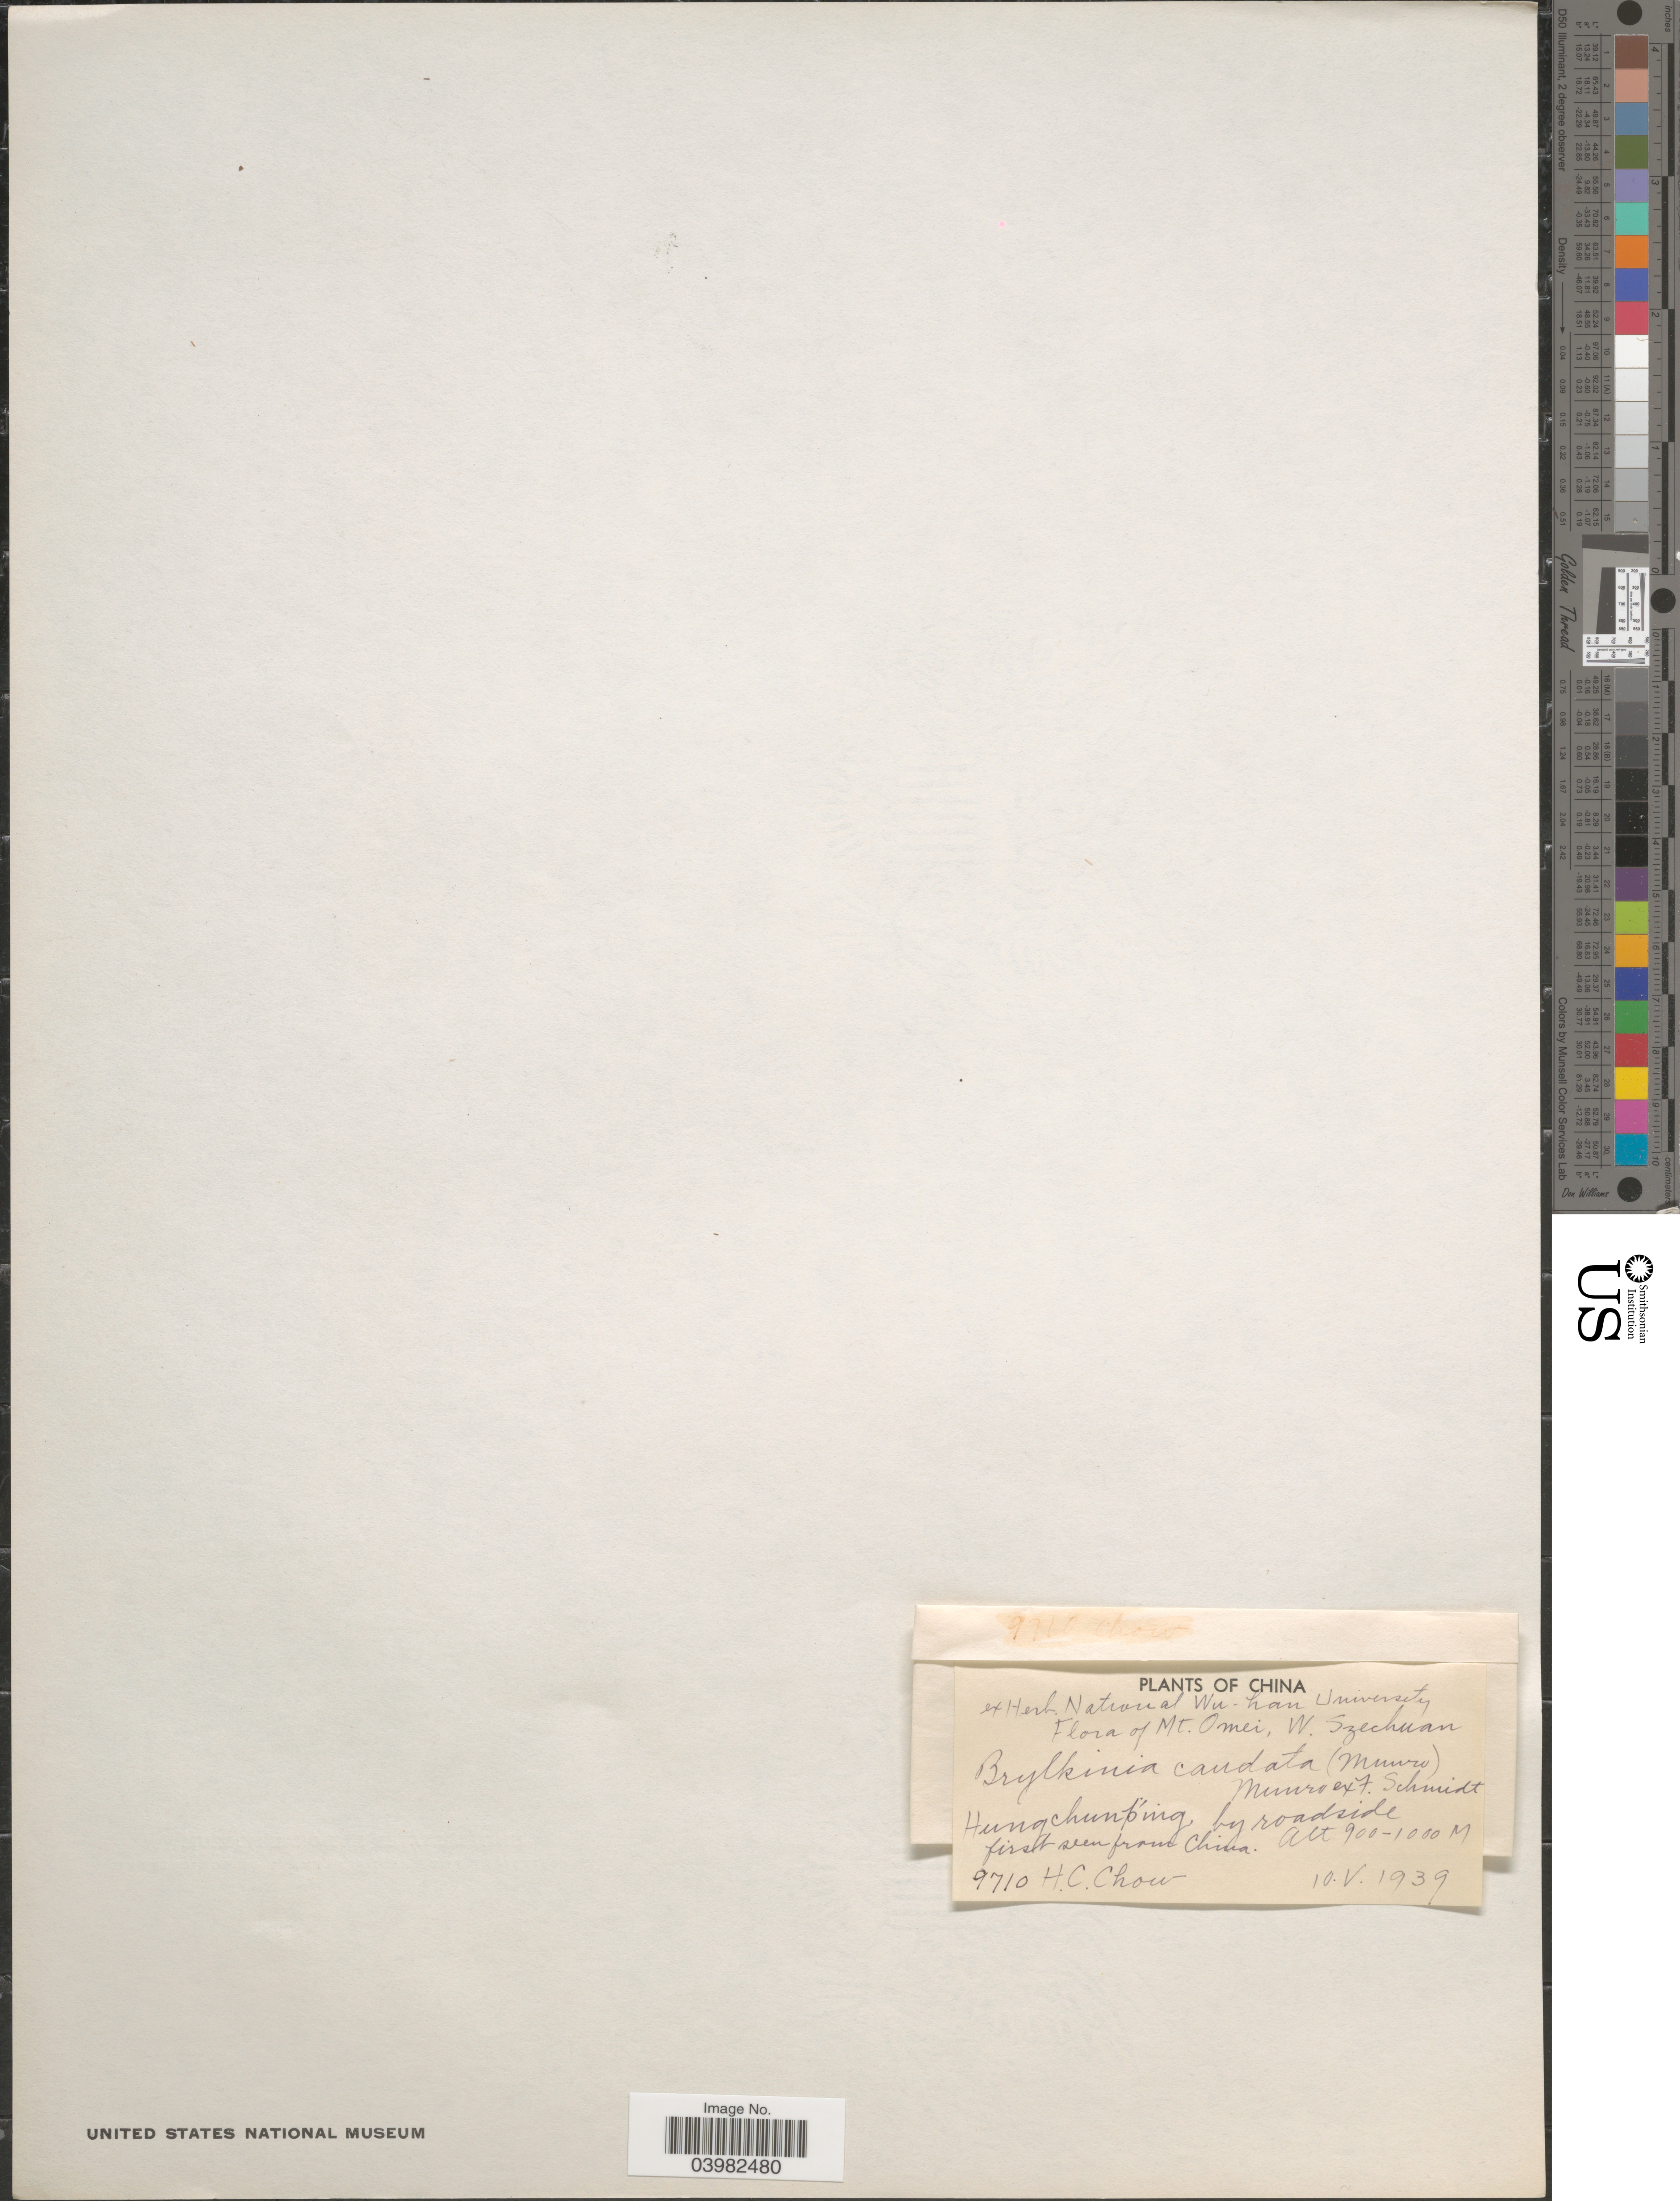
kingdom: Plantae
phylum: Tracheophyta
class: Liliopsida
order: Poales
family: Poaceae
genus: Brylkinia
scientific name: Brylkinia caudata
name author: (Munro) F. Schmidt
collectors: H. Chow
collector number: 9710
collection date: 1939-05-10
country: China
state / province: Sichuan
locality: Mt. Omei, W. Szechuan. Hungchunp'ing, by roadside.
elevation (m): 900